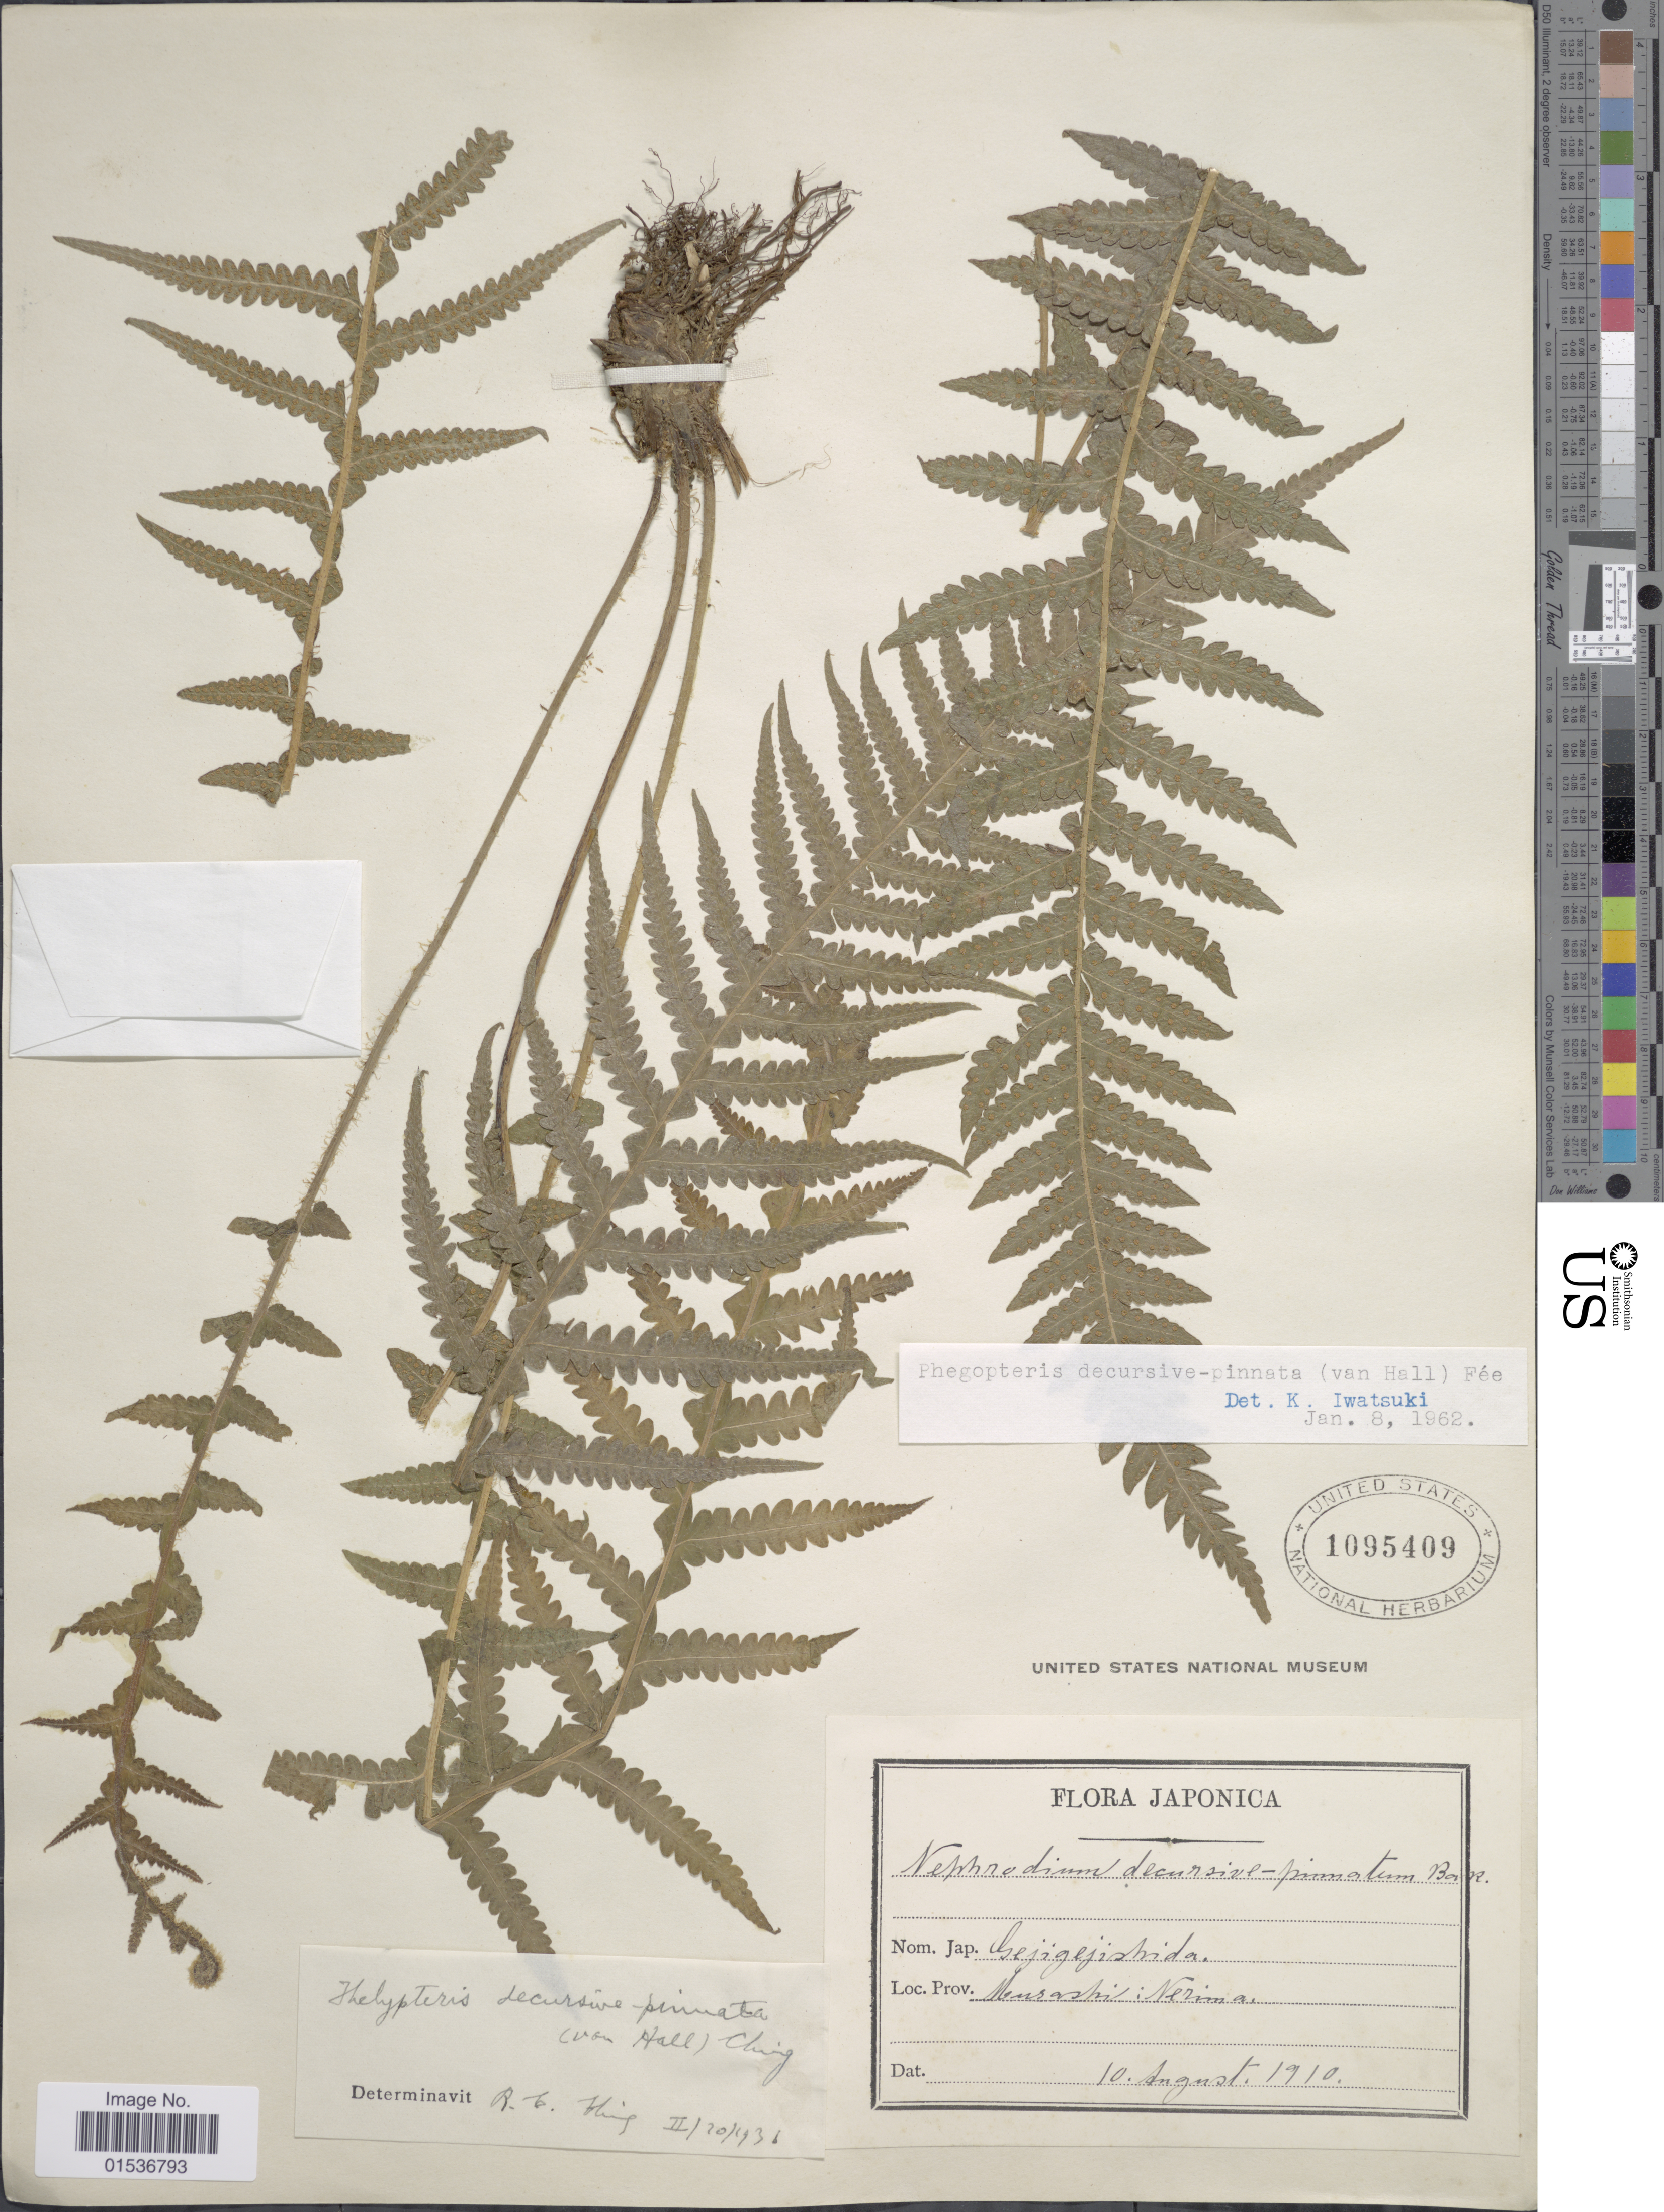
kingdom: Plantae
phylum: Tracheophyta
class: Polypodiopsida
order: Polypodiales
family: Thelypteridaceae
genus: Phegopteris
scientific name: Phegopteris decursivepinnata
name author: (H.C. Hall) Fée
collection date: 1910-08-10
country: Japan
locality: Japonica, Musashi: Nerima.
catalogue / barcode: US 1095409